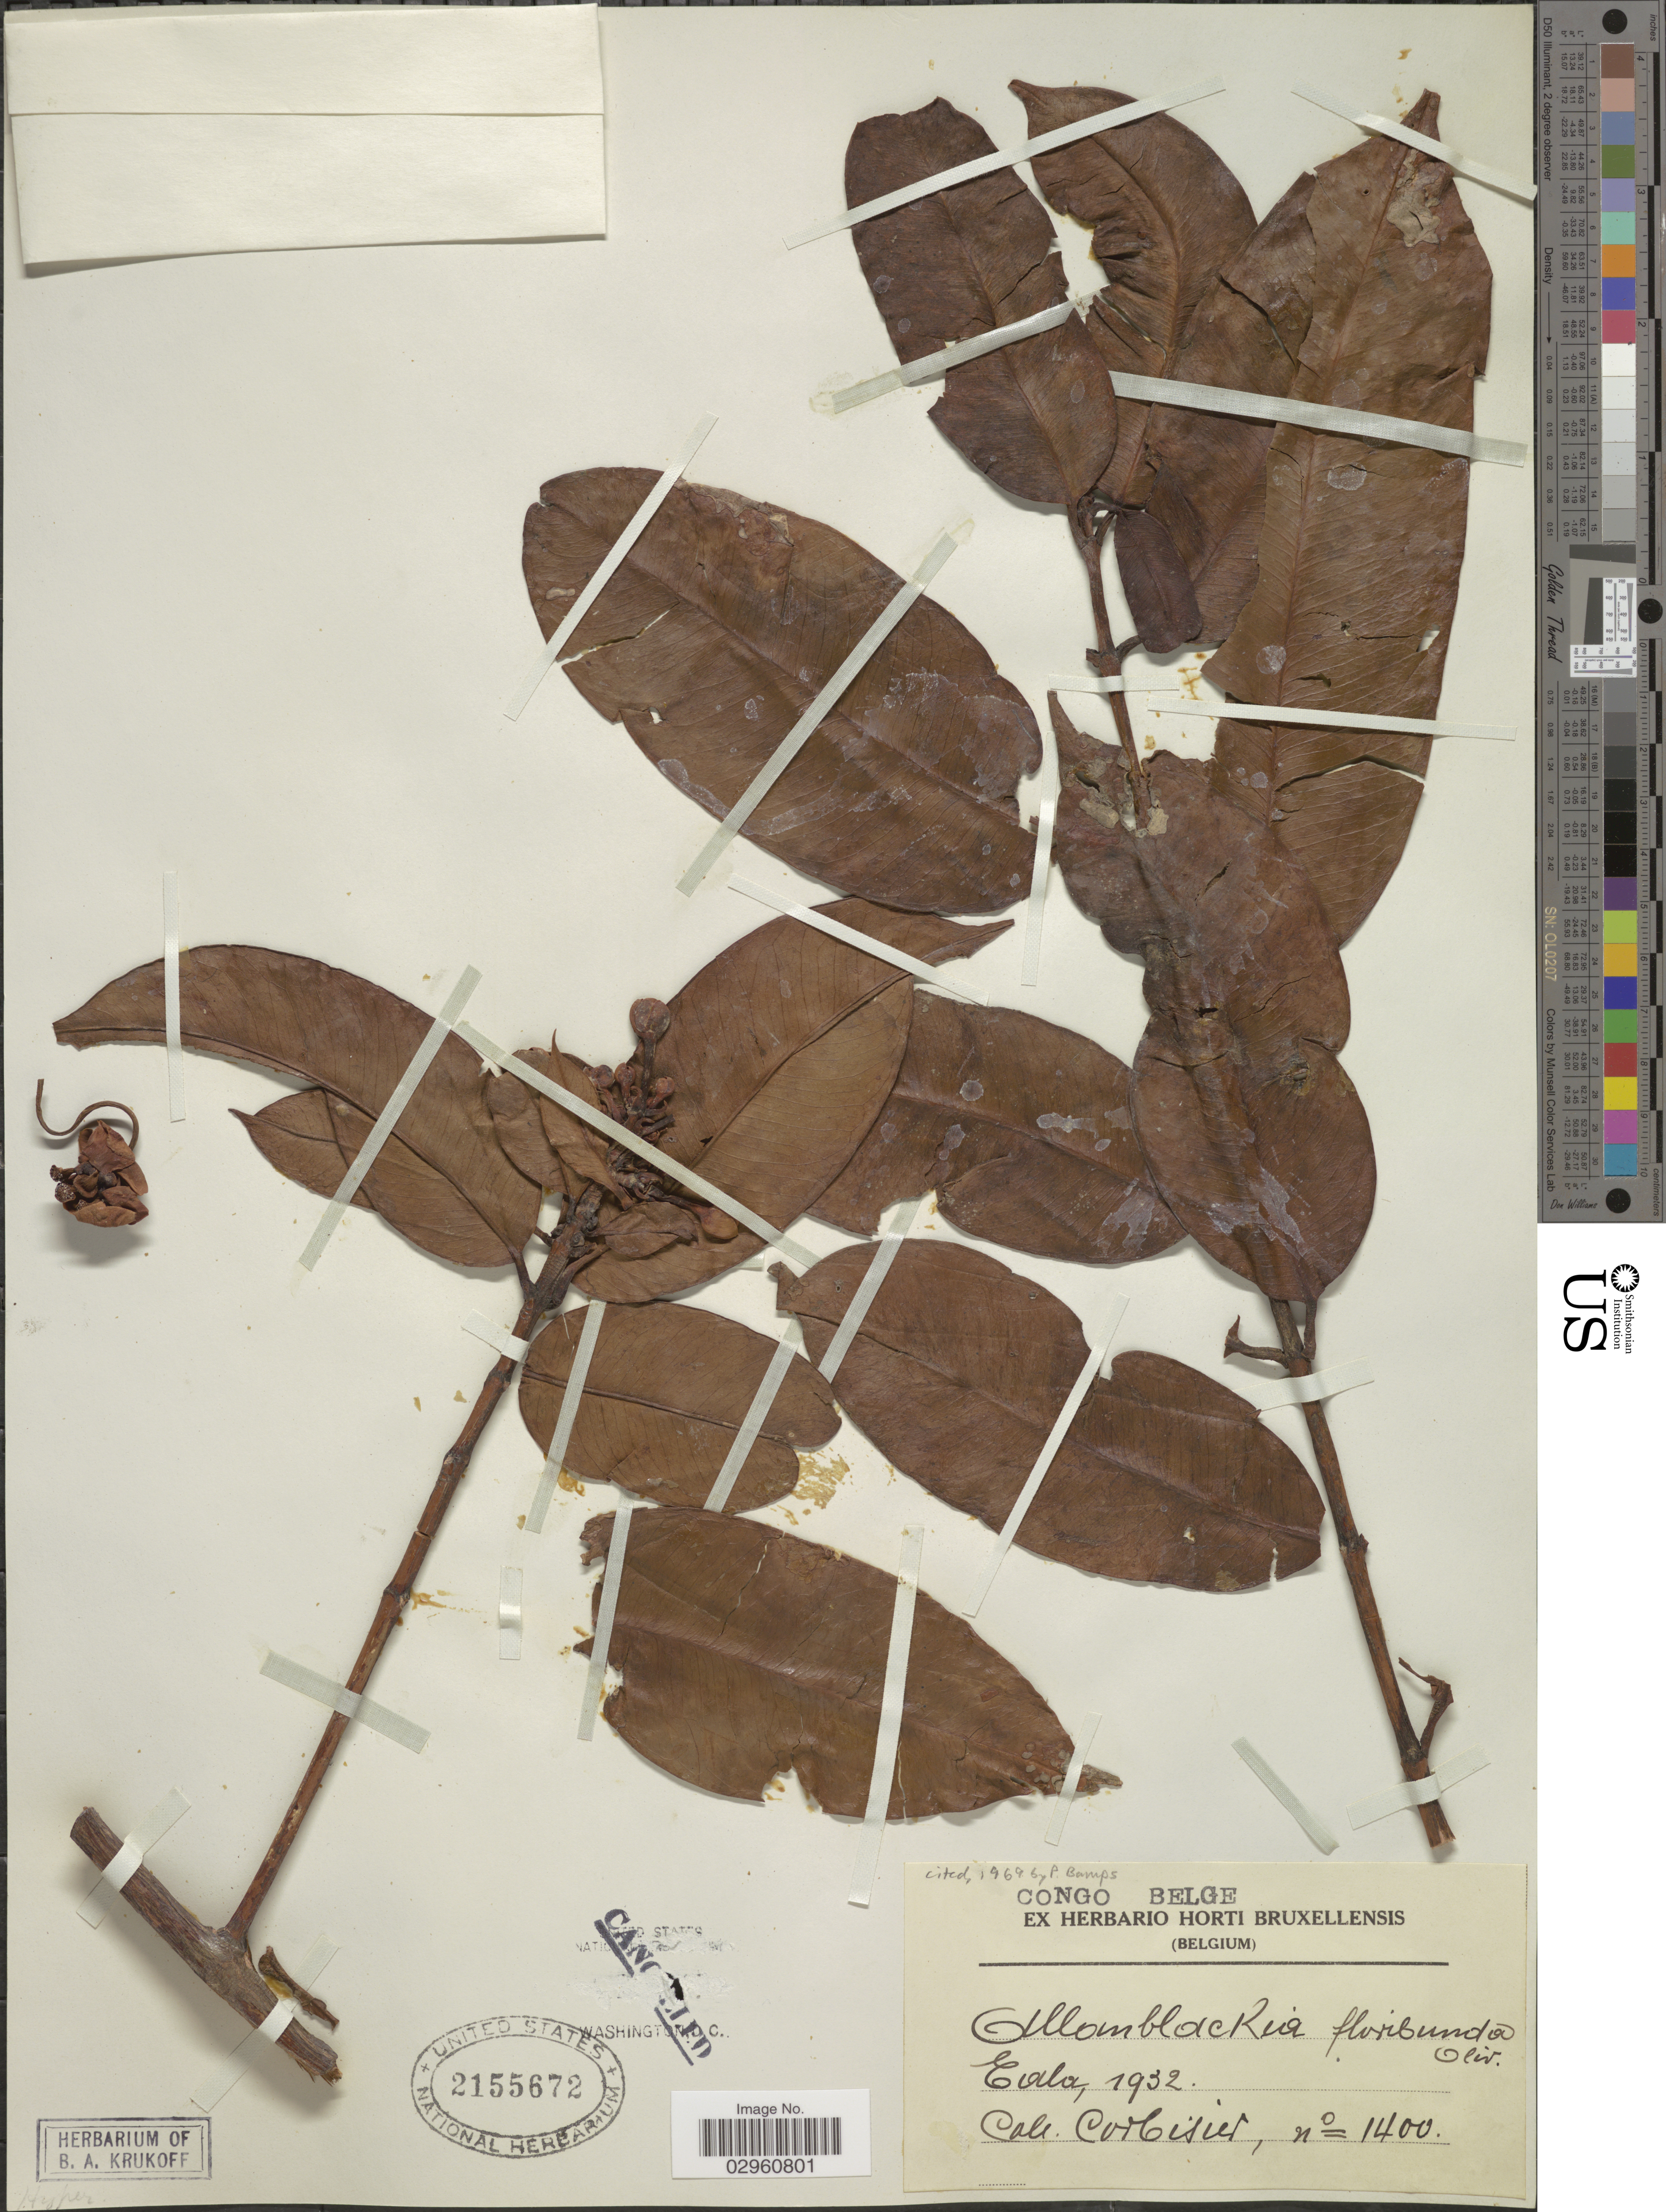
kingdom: Plantae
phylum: Tracheophyta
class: Magnoliopsida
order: Malpighiales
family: Clusiaceae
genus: Allanblackia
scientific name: Allanblackia floribunda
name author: Oliv.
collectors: -. Corbisier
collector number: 1400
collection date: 1932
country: Congo, Democratic Republic of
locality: Congo Belge. Eala.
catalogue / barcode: US 2155672